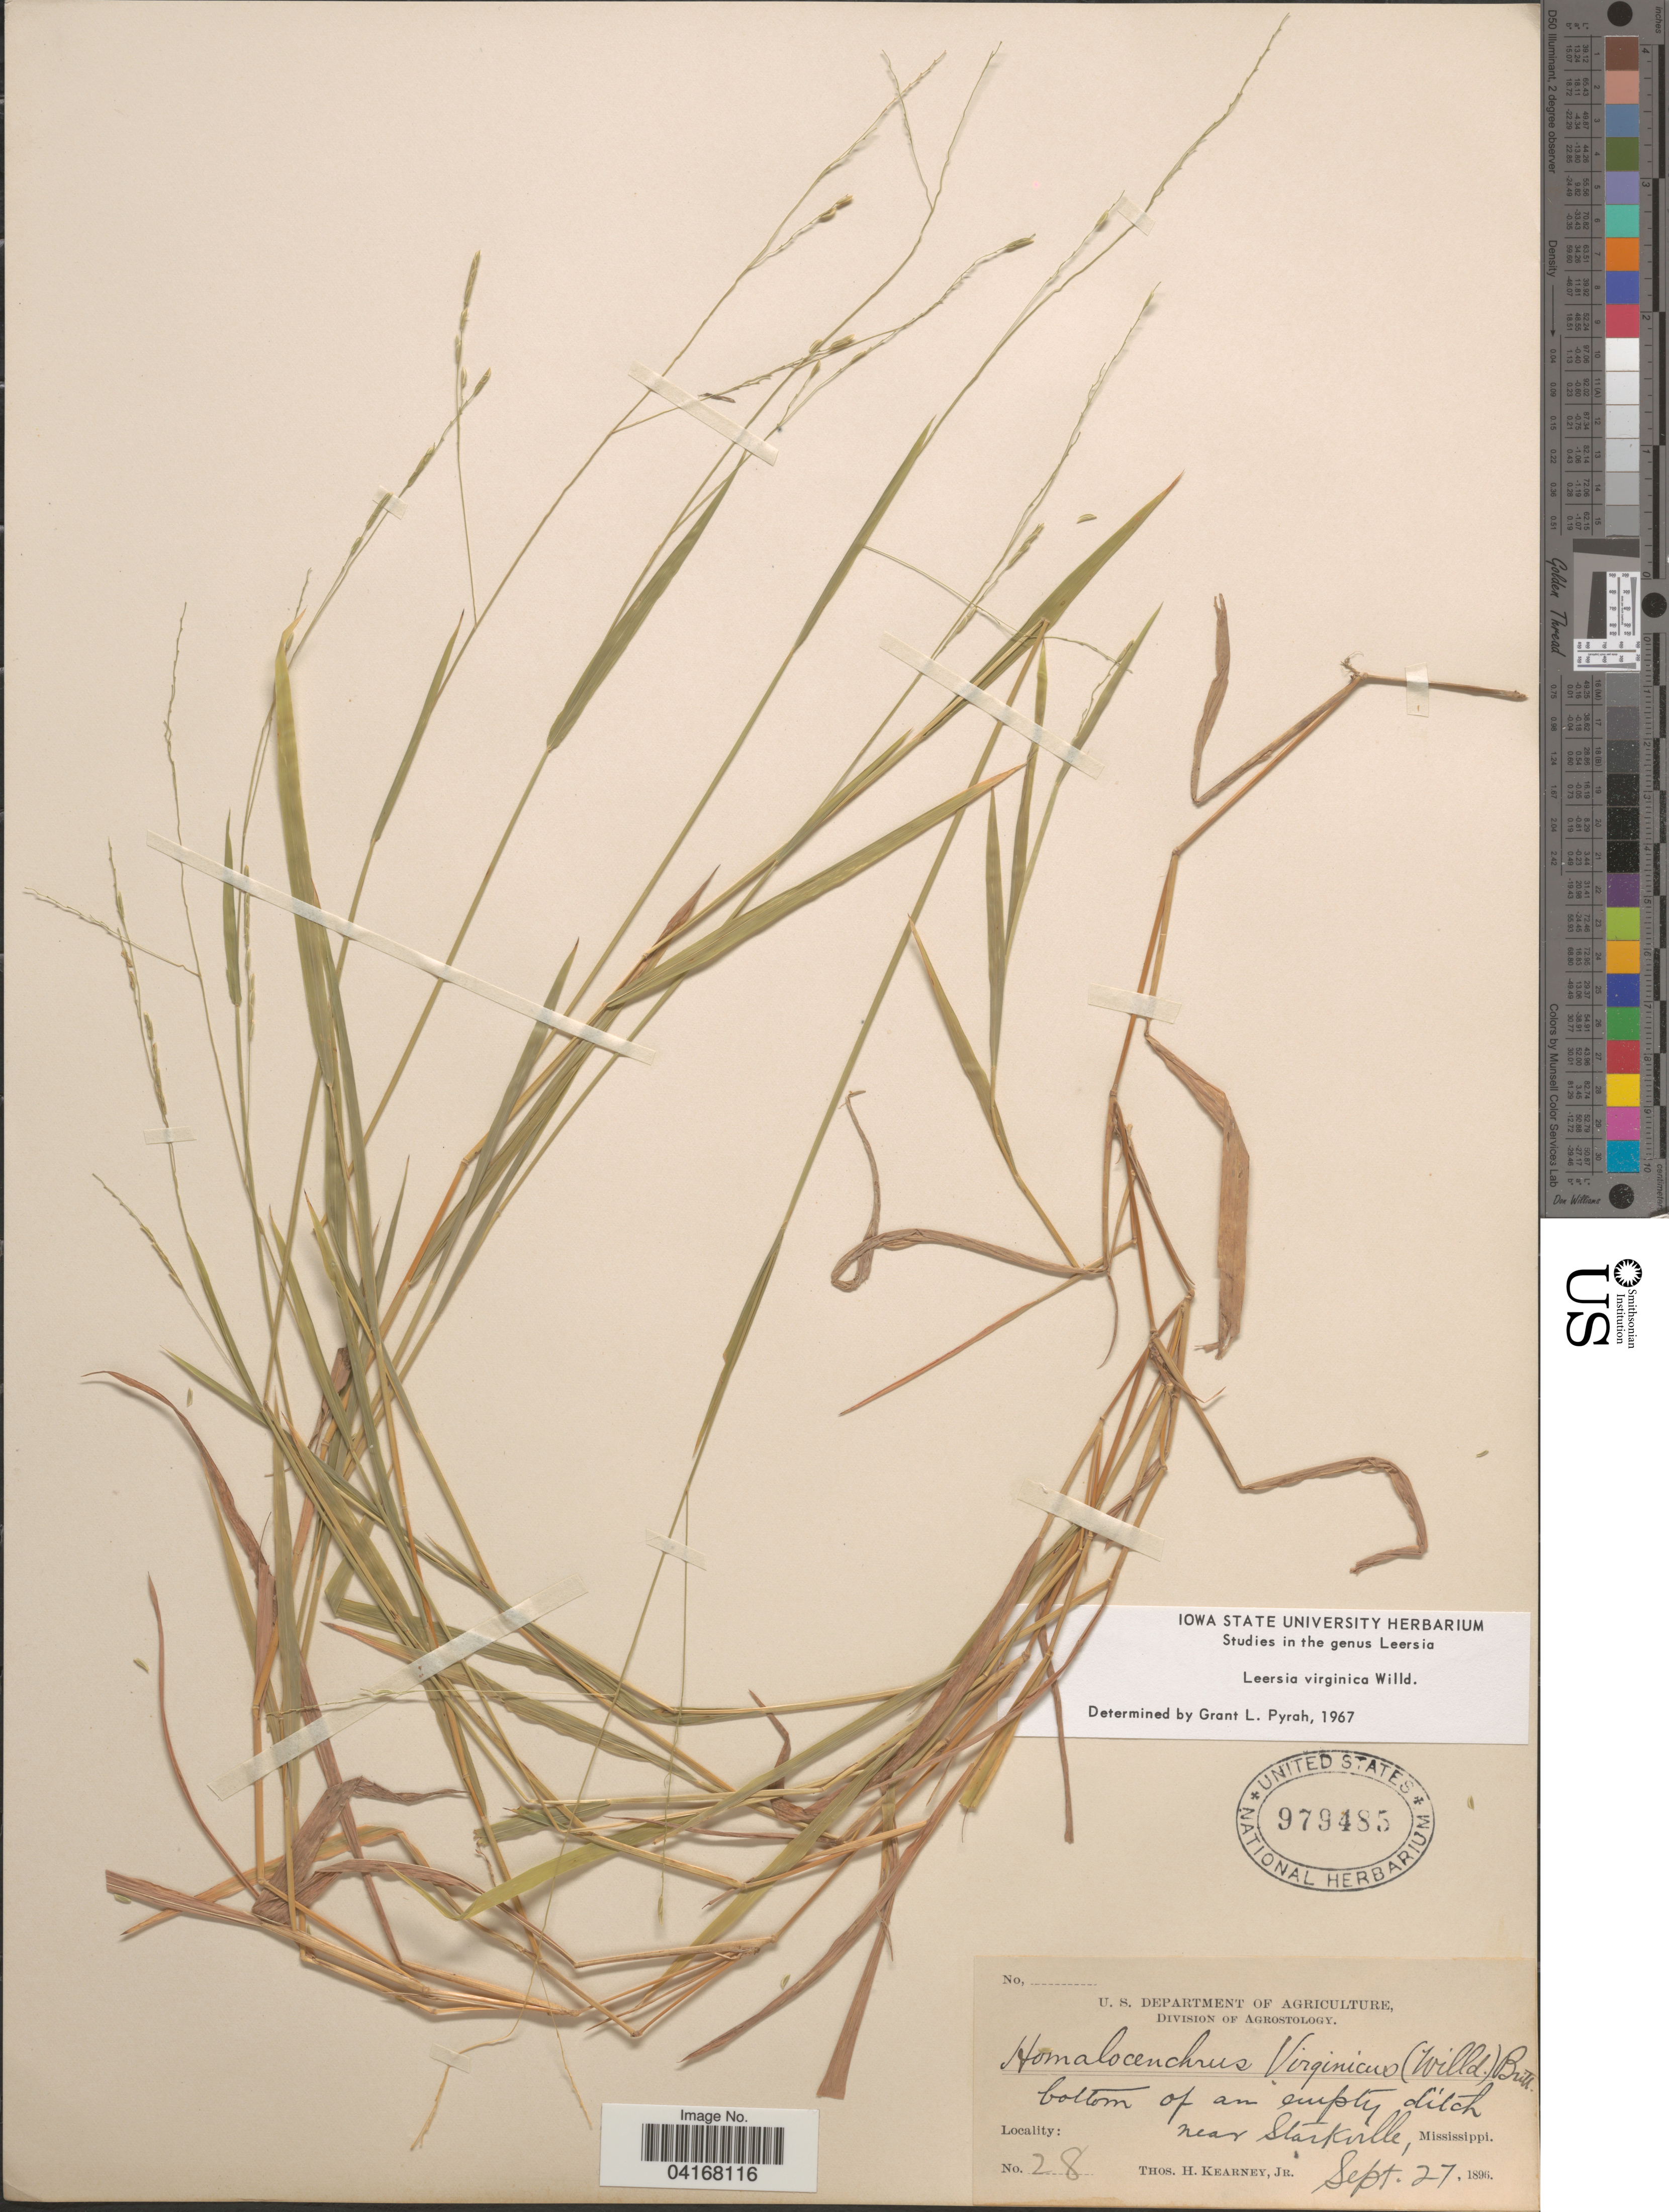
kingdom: Plantae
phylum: Tracheophyta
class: Liliopsida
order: Poales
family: Poaceae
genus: Leersia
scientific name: Leersia virginica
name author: Willd.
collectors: T. H. Kearney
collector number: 28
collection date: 1896-09-27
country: United States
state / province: Mississippi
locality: Bottom of an empty ditch near Starkville.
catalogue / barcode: US 979485